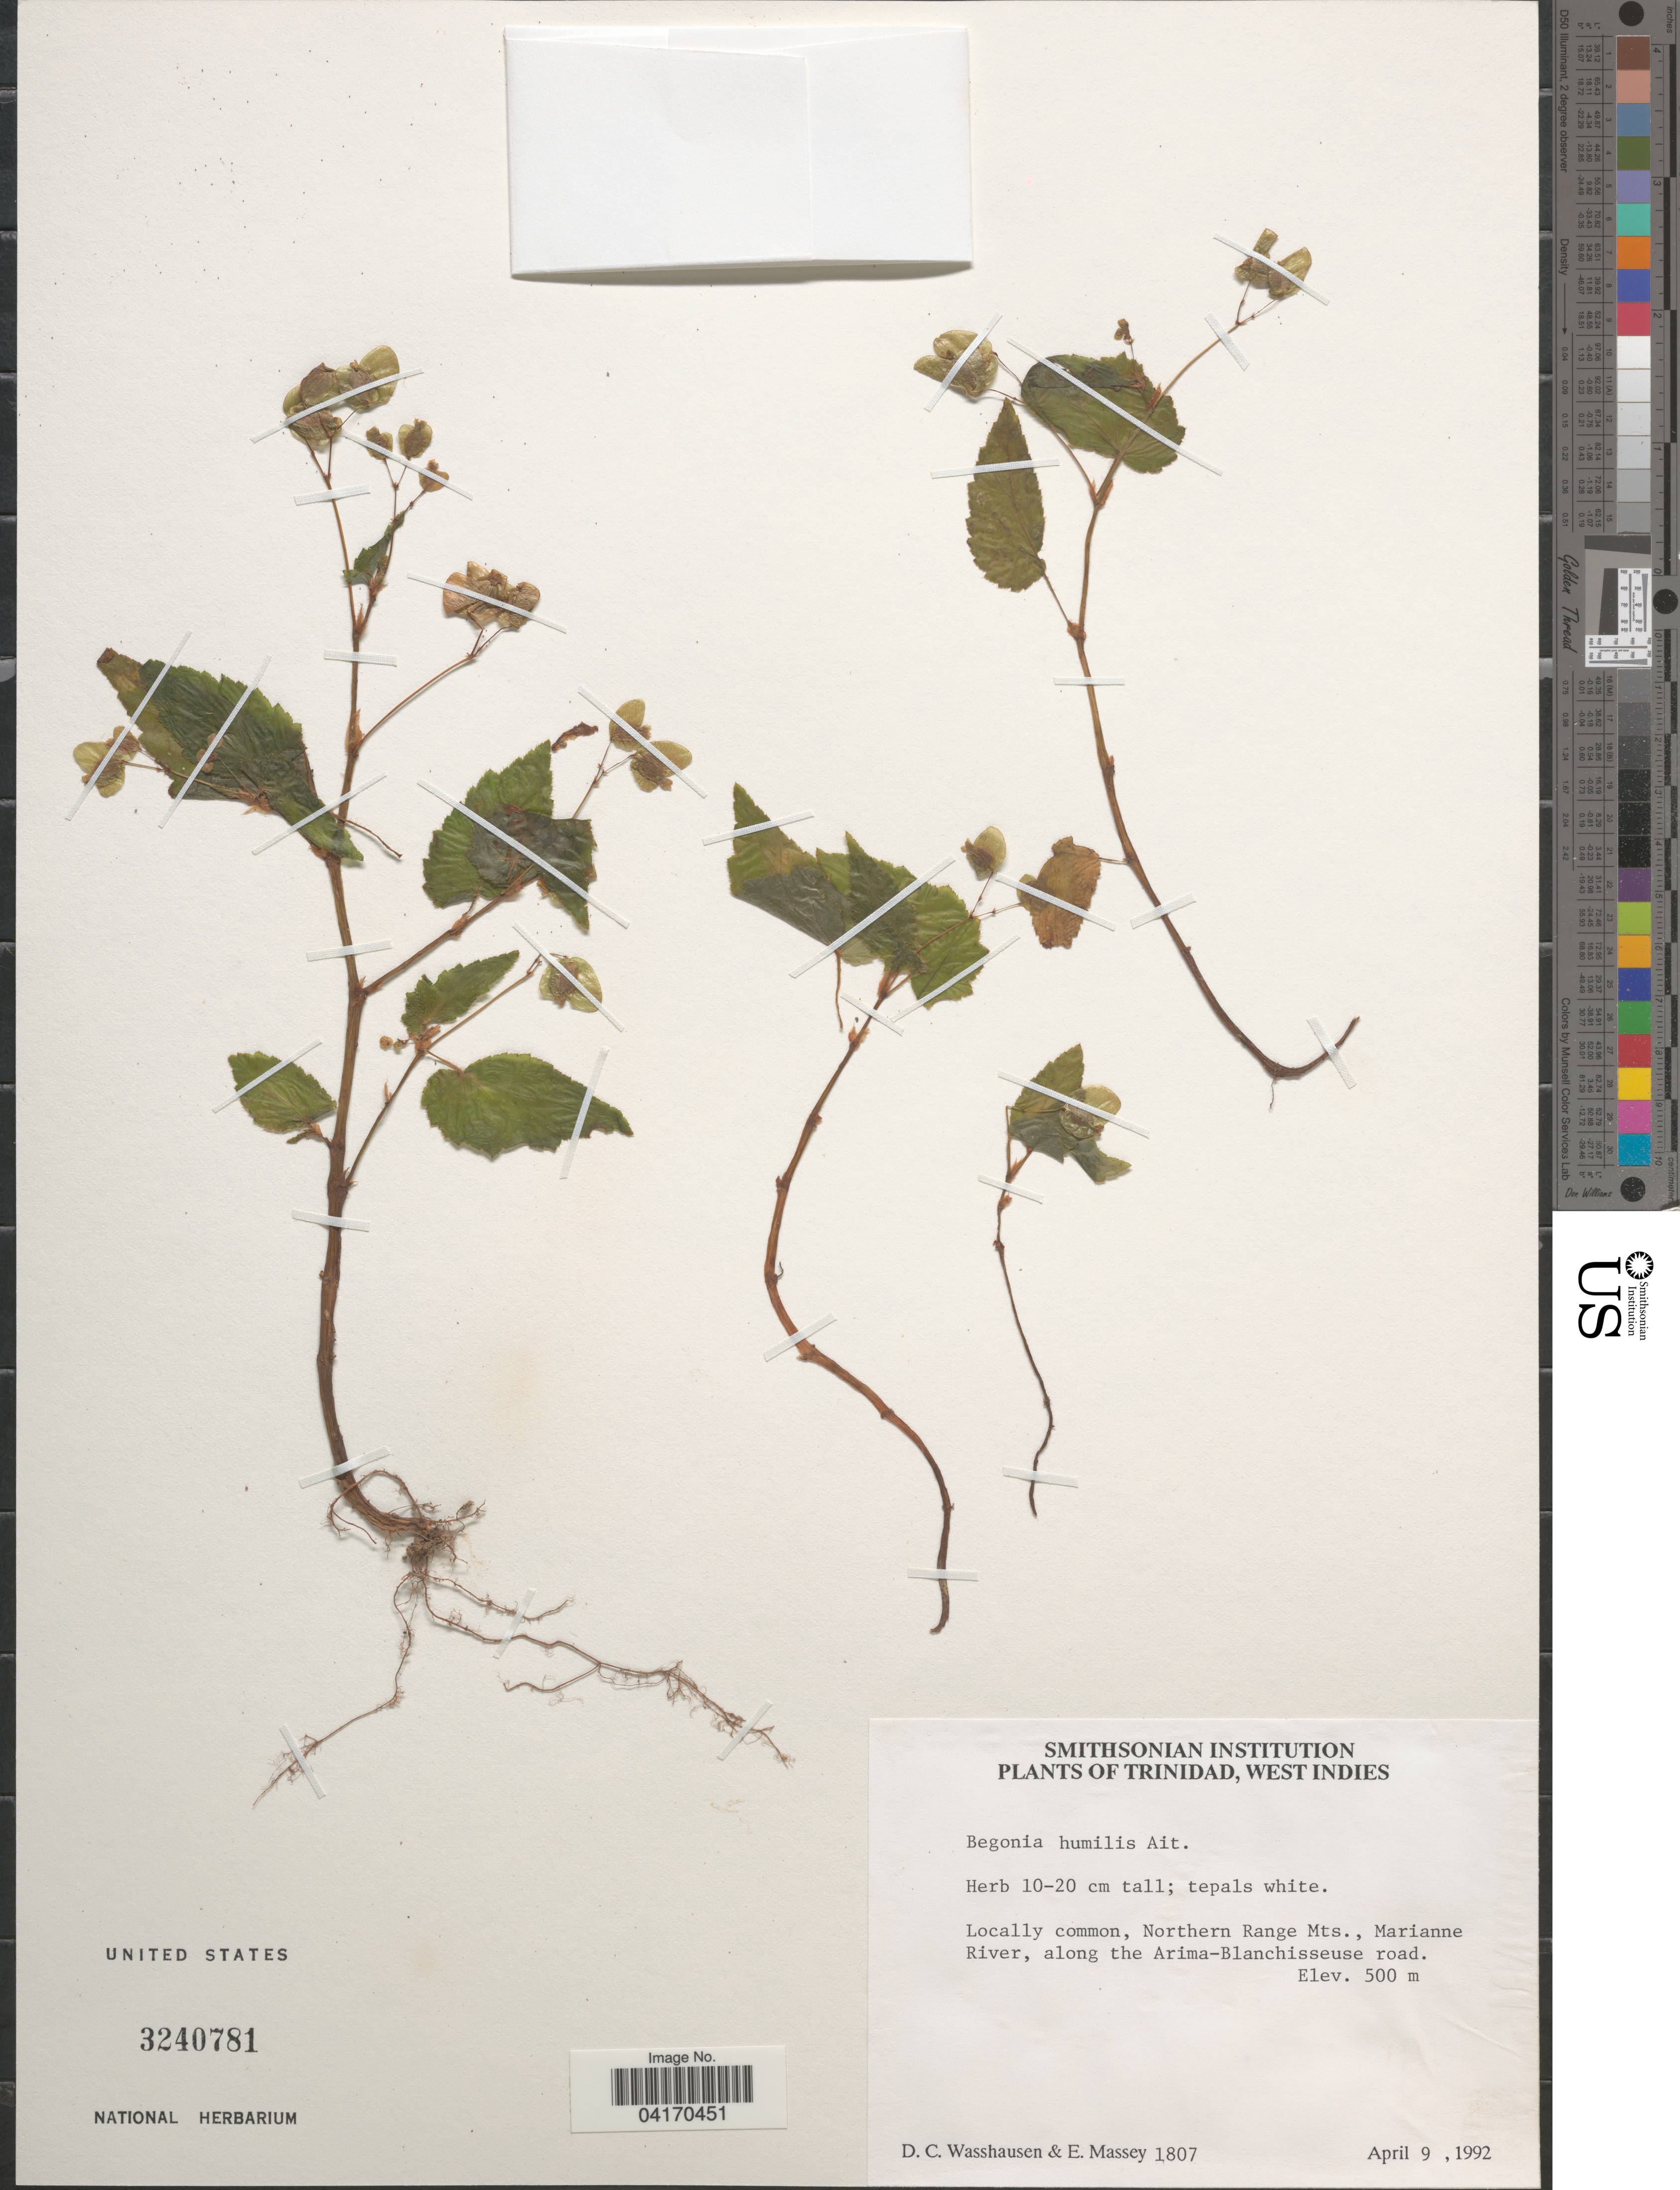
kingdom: Plantae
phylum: Tracheophyta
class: Magnoliopsida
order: Cucurbitales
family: Begoniaceae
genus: Begonia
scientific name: Begonia humilis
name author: Aiton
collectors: D. C. Wasshausen & E. Massey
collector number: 1807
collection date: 1992-04-09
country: Trinidad and Tobago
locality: Trinidad. Locally common, Northern Range Mts., Marianne River, along the Arima-Blanchisseuse road.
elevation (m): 500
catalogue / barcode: US 3240781